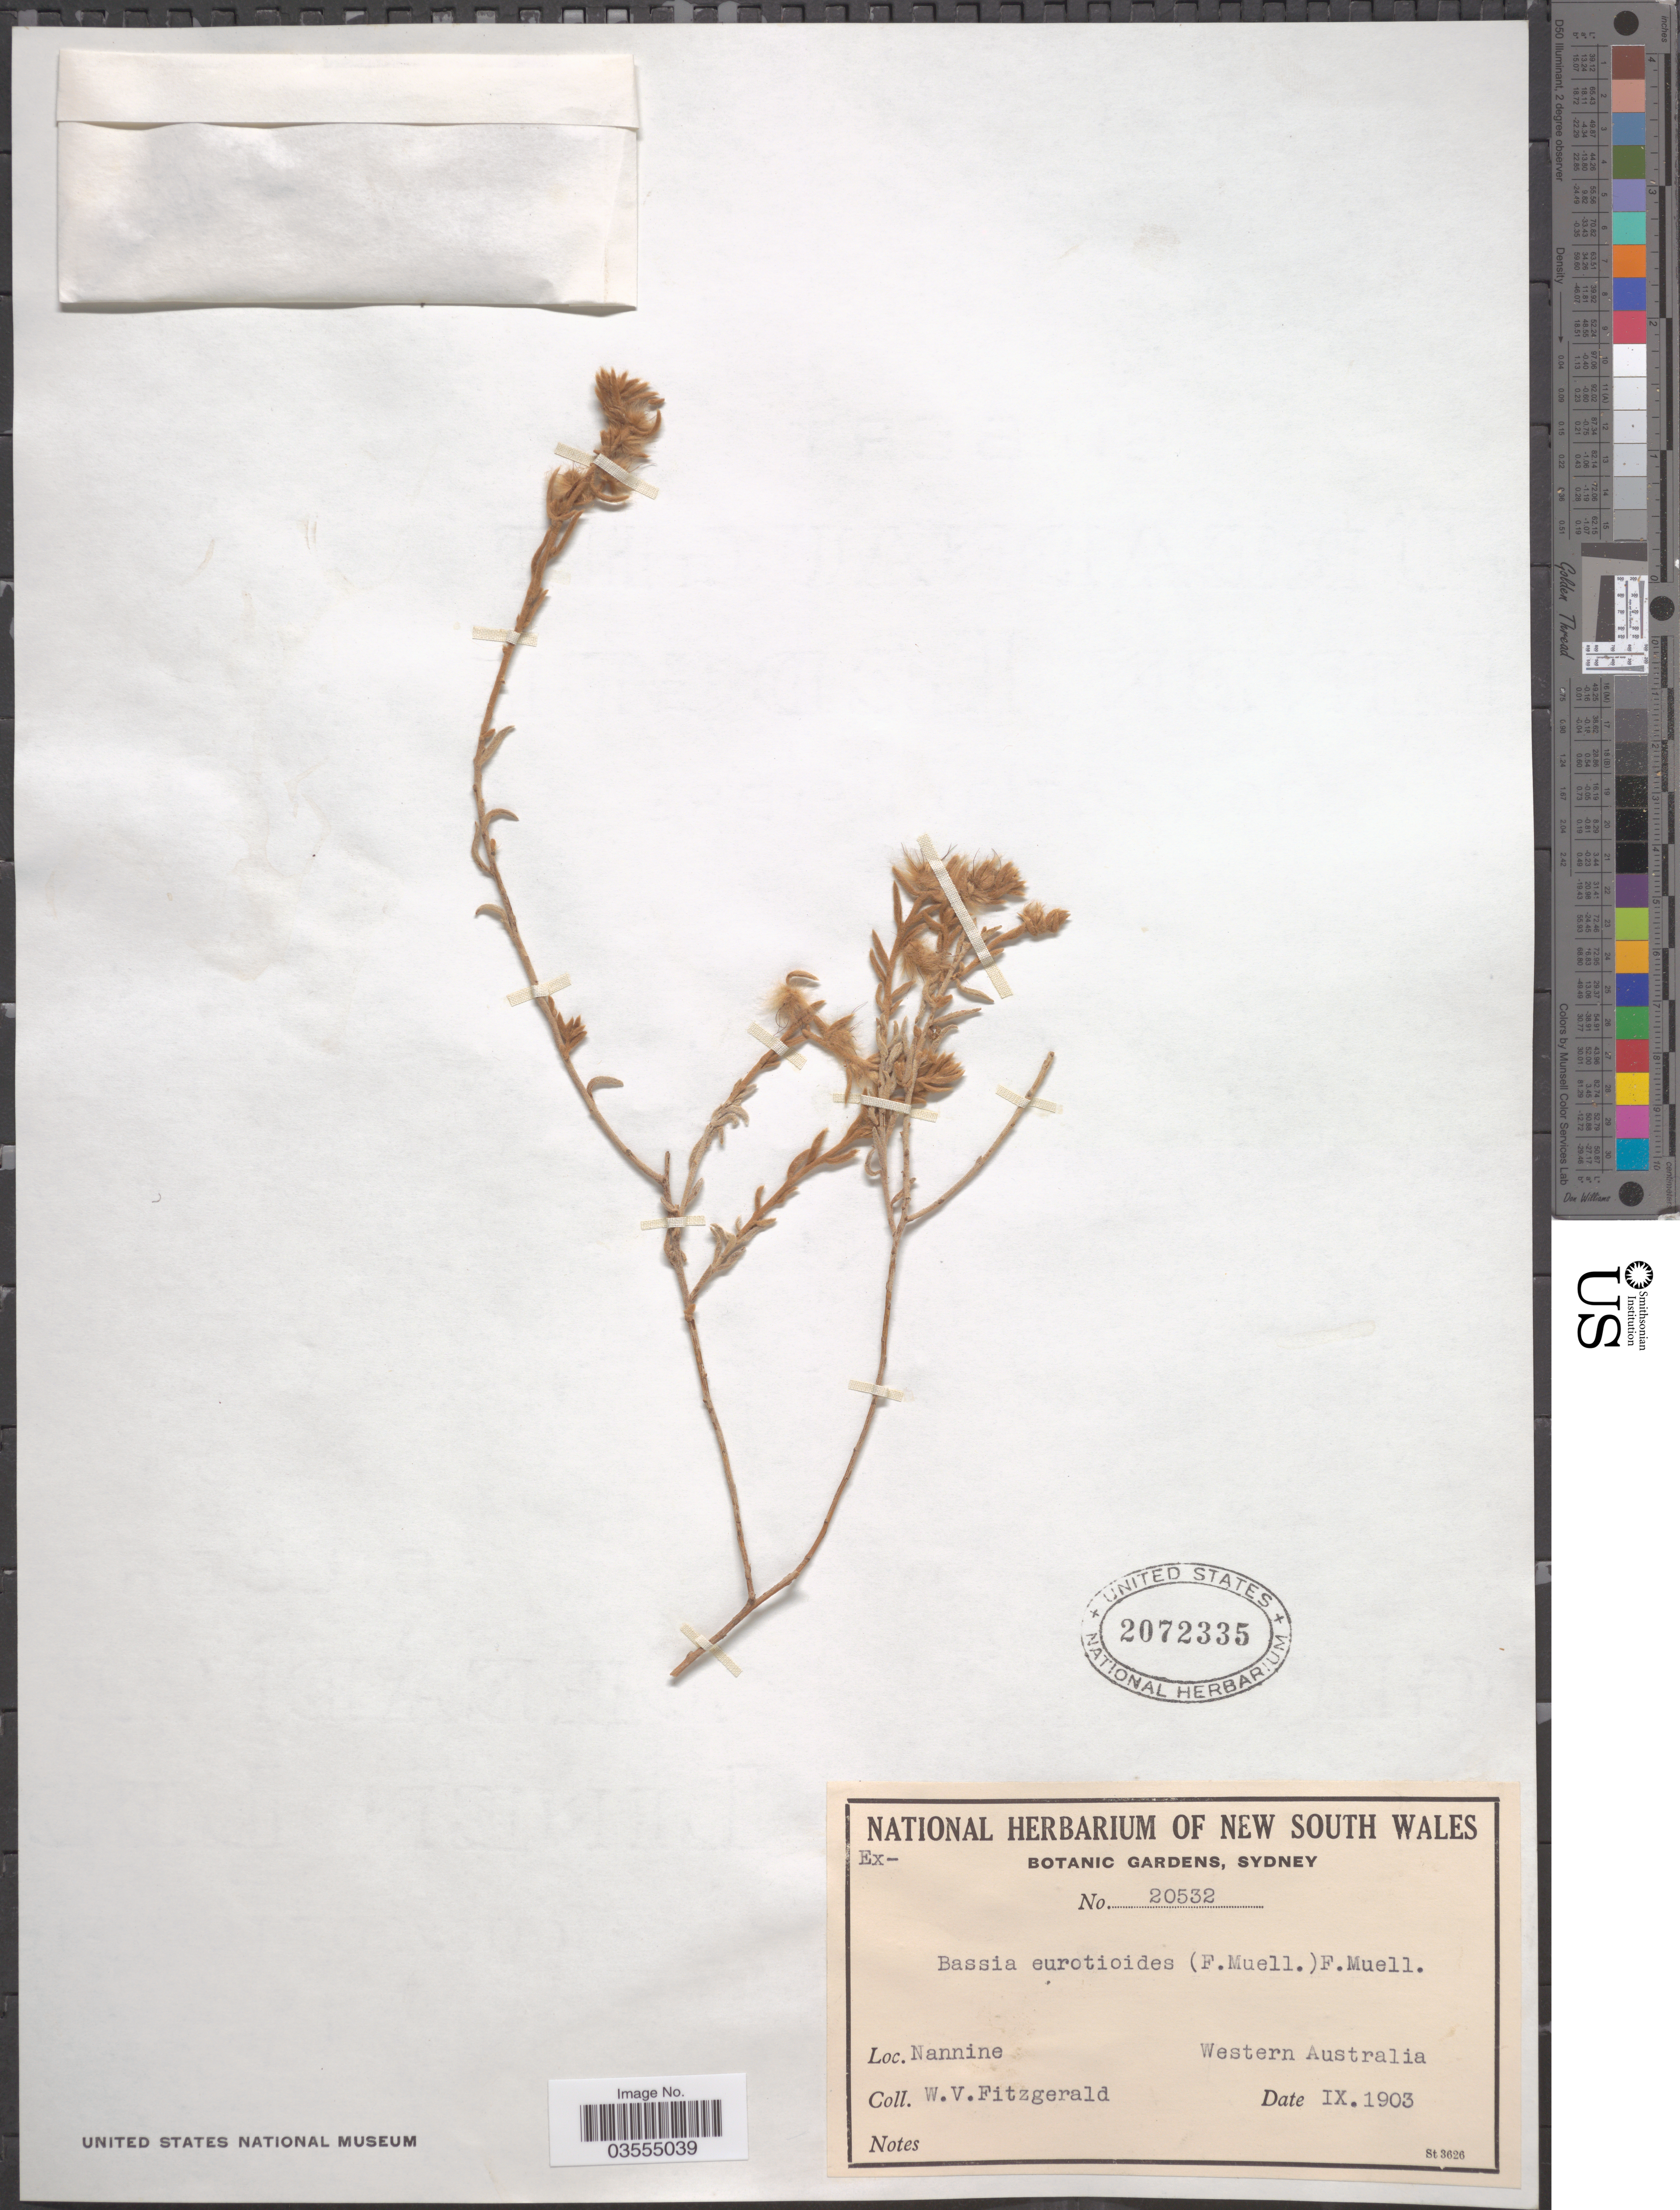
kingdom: Plantae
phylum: Tracheophyta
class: Magnoliopsida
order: Caryophyllales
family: Amaranthaceae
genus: Sclerolaena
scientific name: Sclerolaena eurotioides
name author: (F. Muell.) A.J. Scott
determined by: Wilson, Paul G.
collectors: W. Fitzgerald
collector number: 20532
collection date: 1903-09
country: Australia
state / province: Western Australia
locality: Nannine.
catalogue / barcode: US 2072335